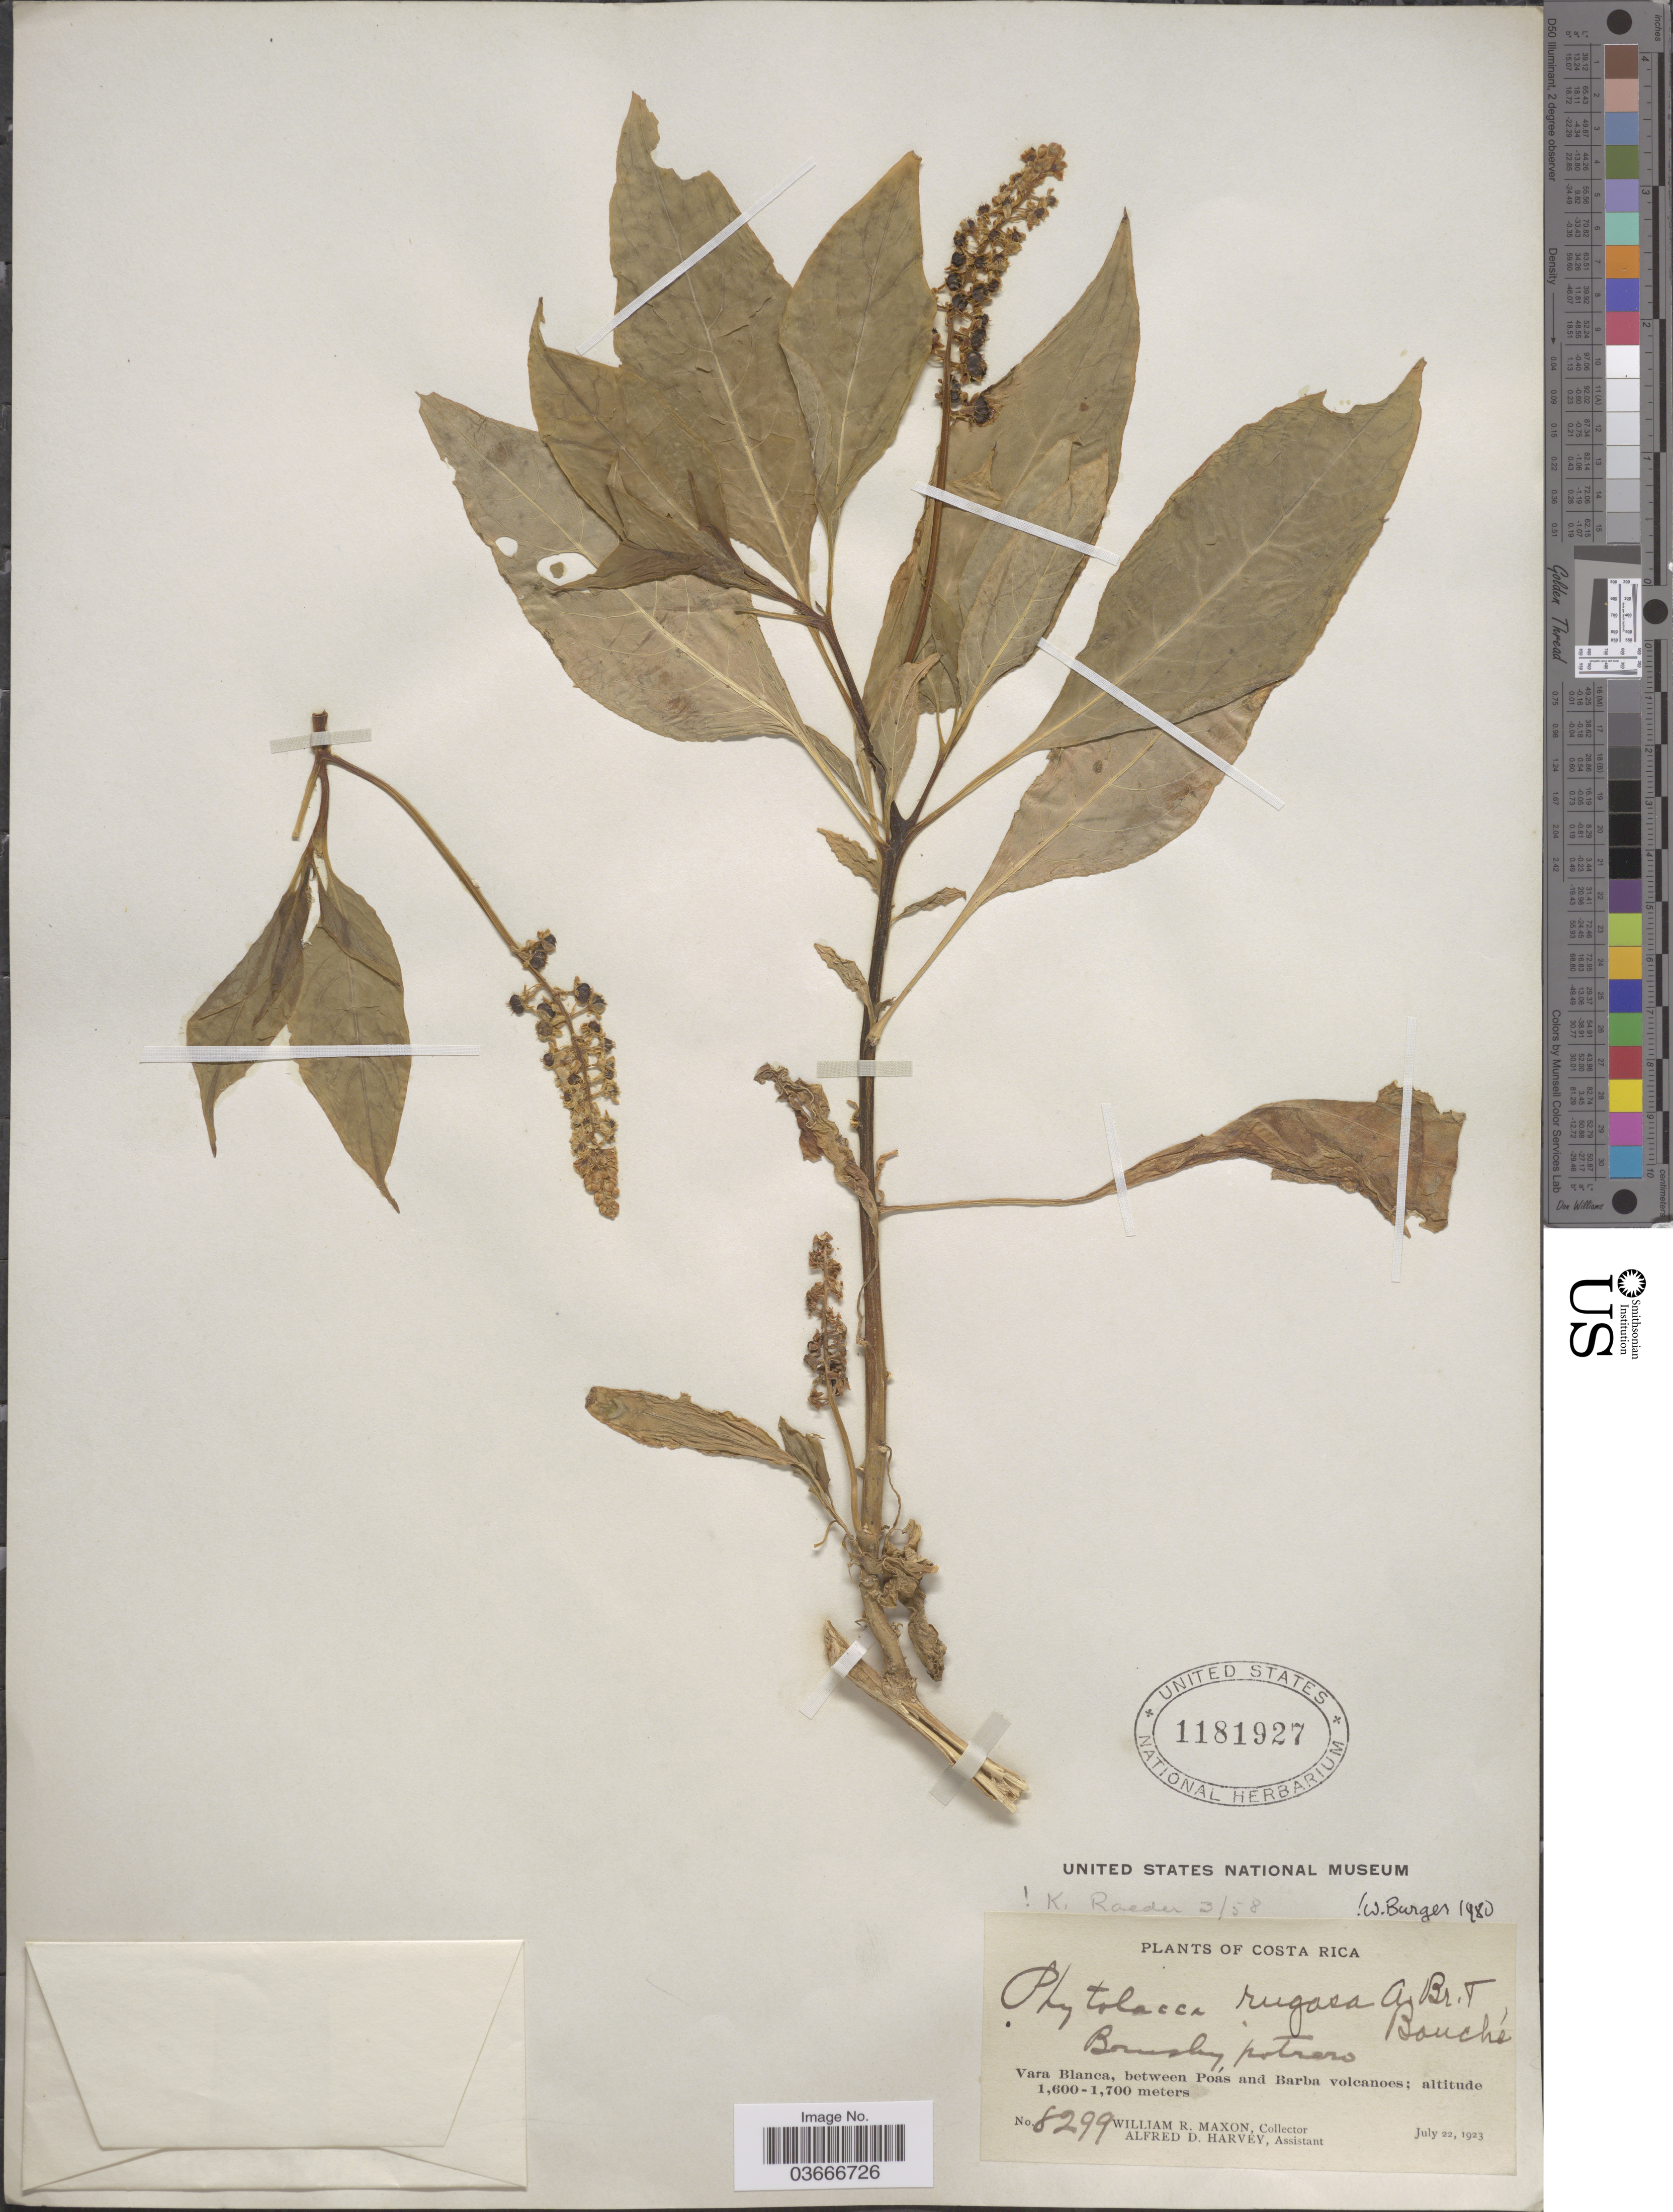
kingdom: Plantae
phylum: Tracheophyta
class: Magnoliopsida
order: Caryophyllales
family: Phytolaccaceae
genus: Phytolacca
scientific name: Phytolacca rugosa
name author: A. Braun & C.D. Bouché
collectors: W. R. Maxon & A. D. Harvey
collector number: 8299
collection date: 1923-07-22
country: Costa Rica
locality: Vara Blanca, between Poás and Barba volcanoes.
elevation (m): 1600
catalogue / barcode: US 1181927